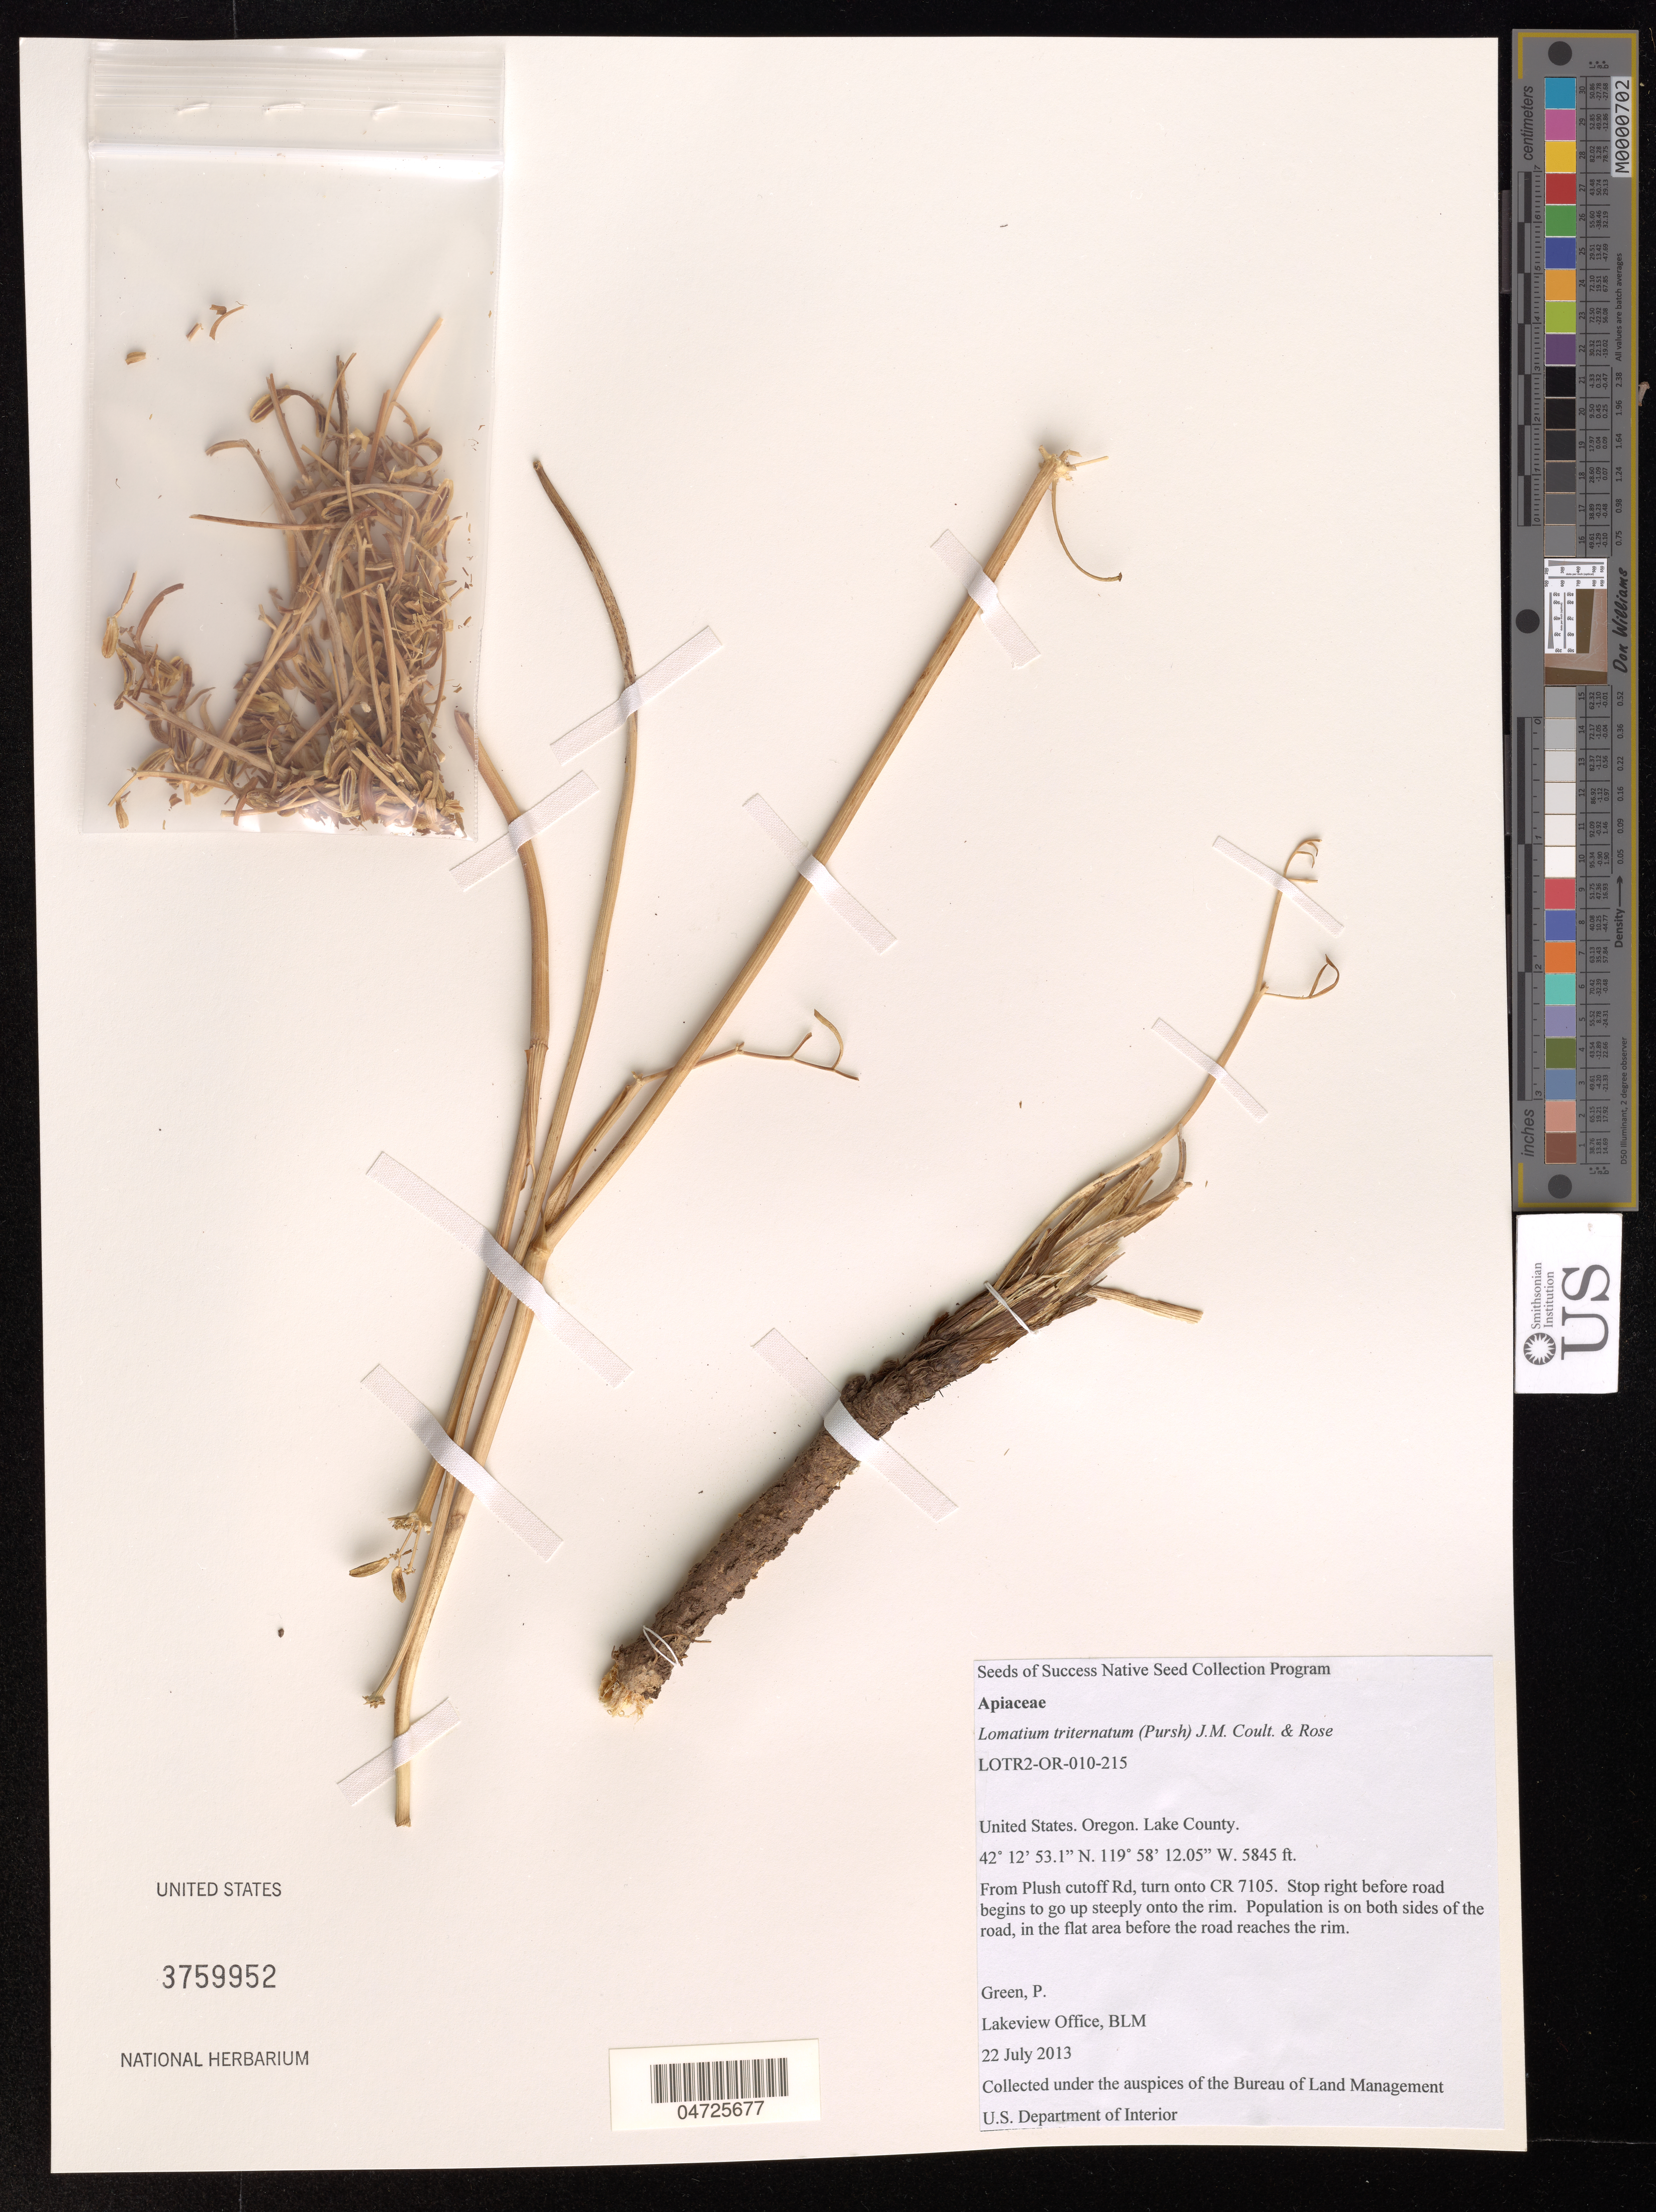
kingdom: Plantae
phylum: Tracheophyta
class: Magnoliopsida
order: Apiales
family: Apiaceae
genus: Lomatium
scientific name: Lomatium triternatum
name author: (Pursh) J.M. Coult. & Rose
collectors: P. Green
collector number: LOTR2-OR-010-215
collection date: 2013-07-22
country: United States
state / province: Oregon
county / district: Lake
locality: Lake County. From Plush cutoff Rd, turn onto CR 7105. Stop right before road begins to go up steeply onto the rim. Population is on both sides of the road, in the flat area before the road reaches the rim.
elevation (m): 1782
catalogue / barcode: US 3759952